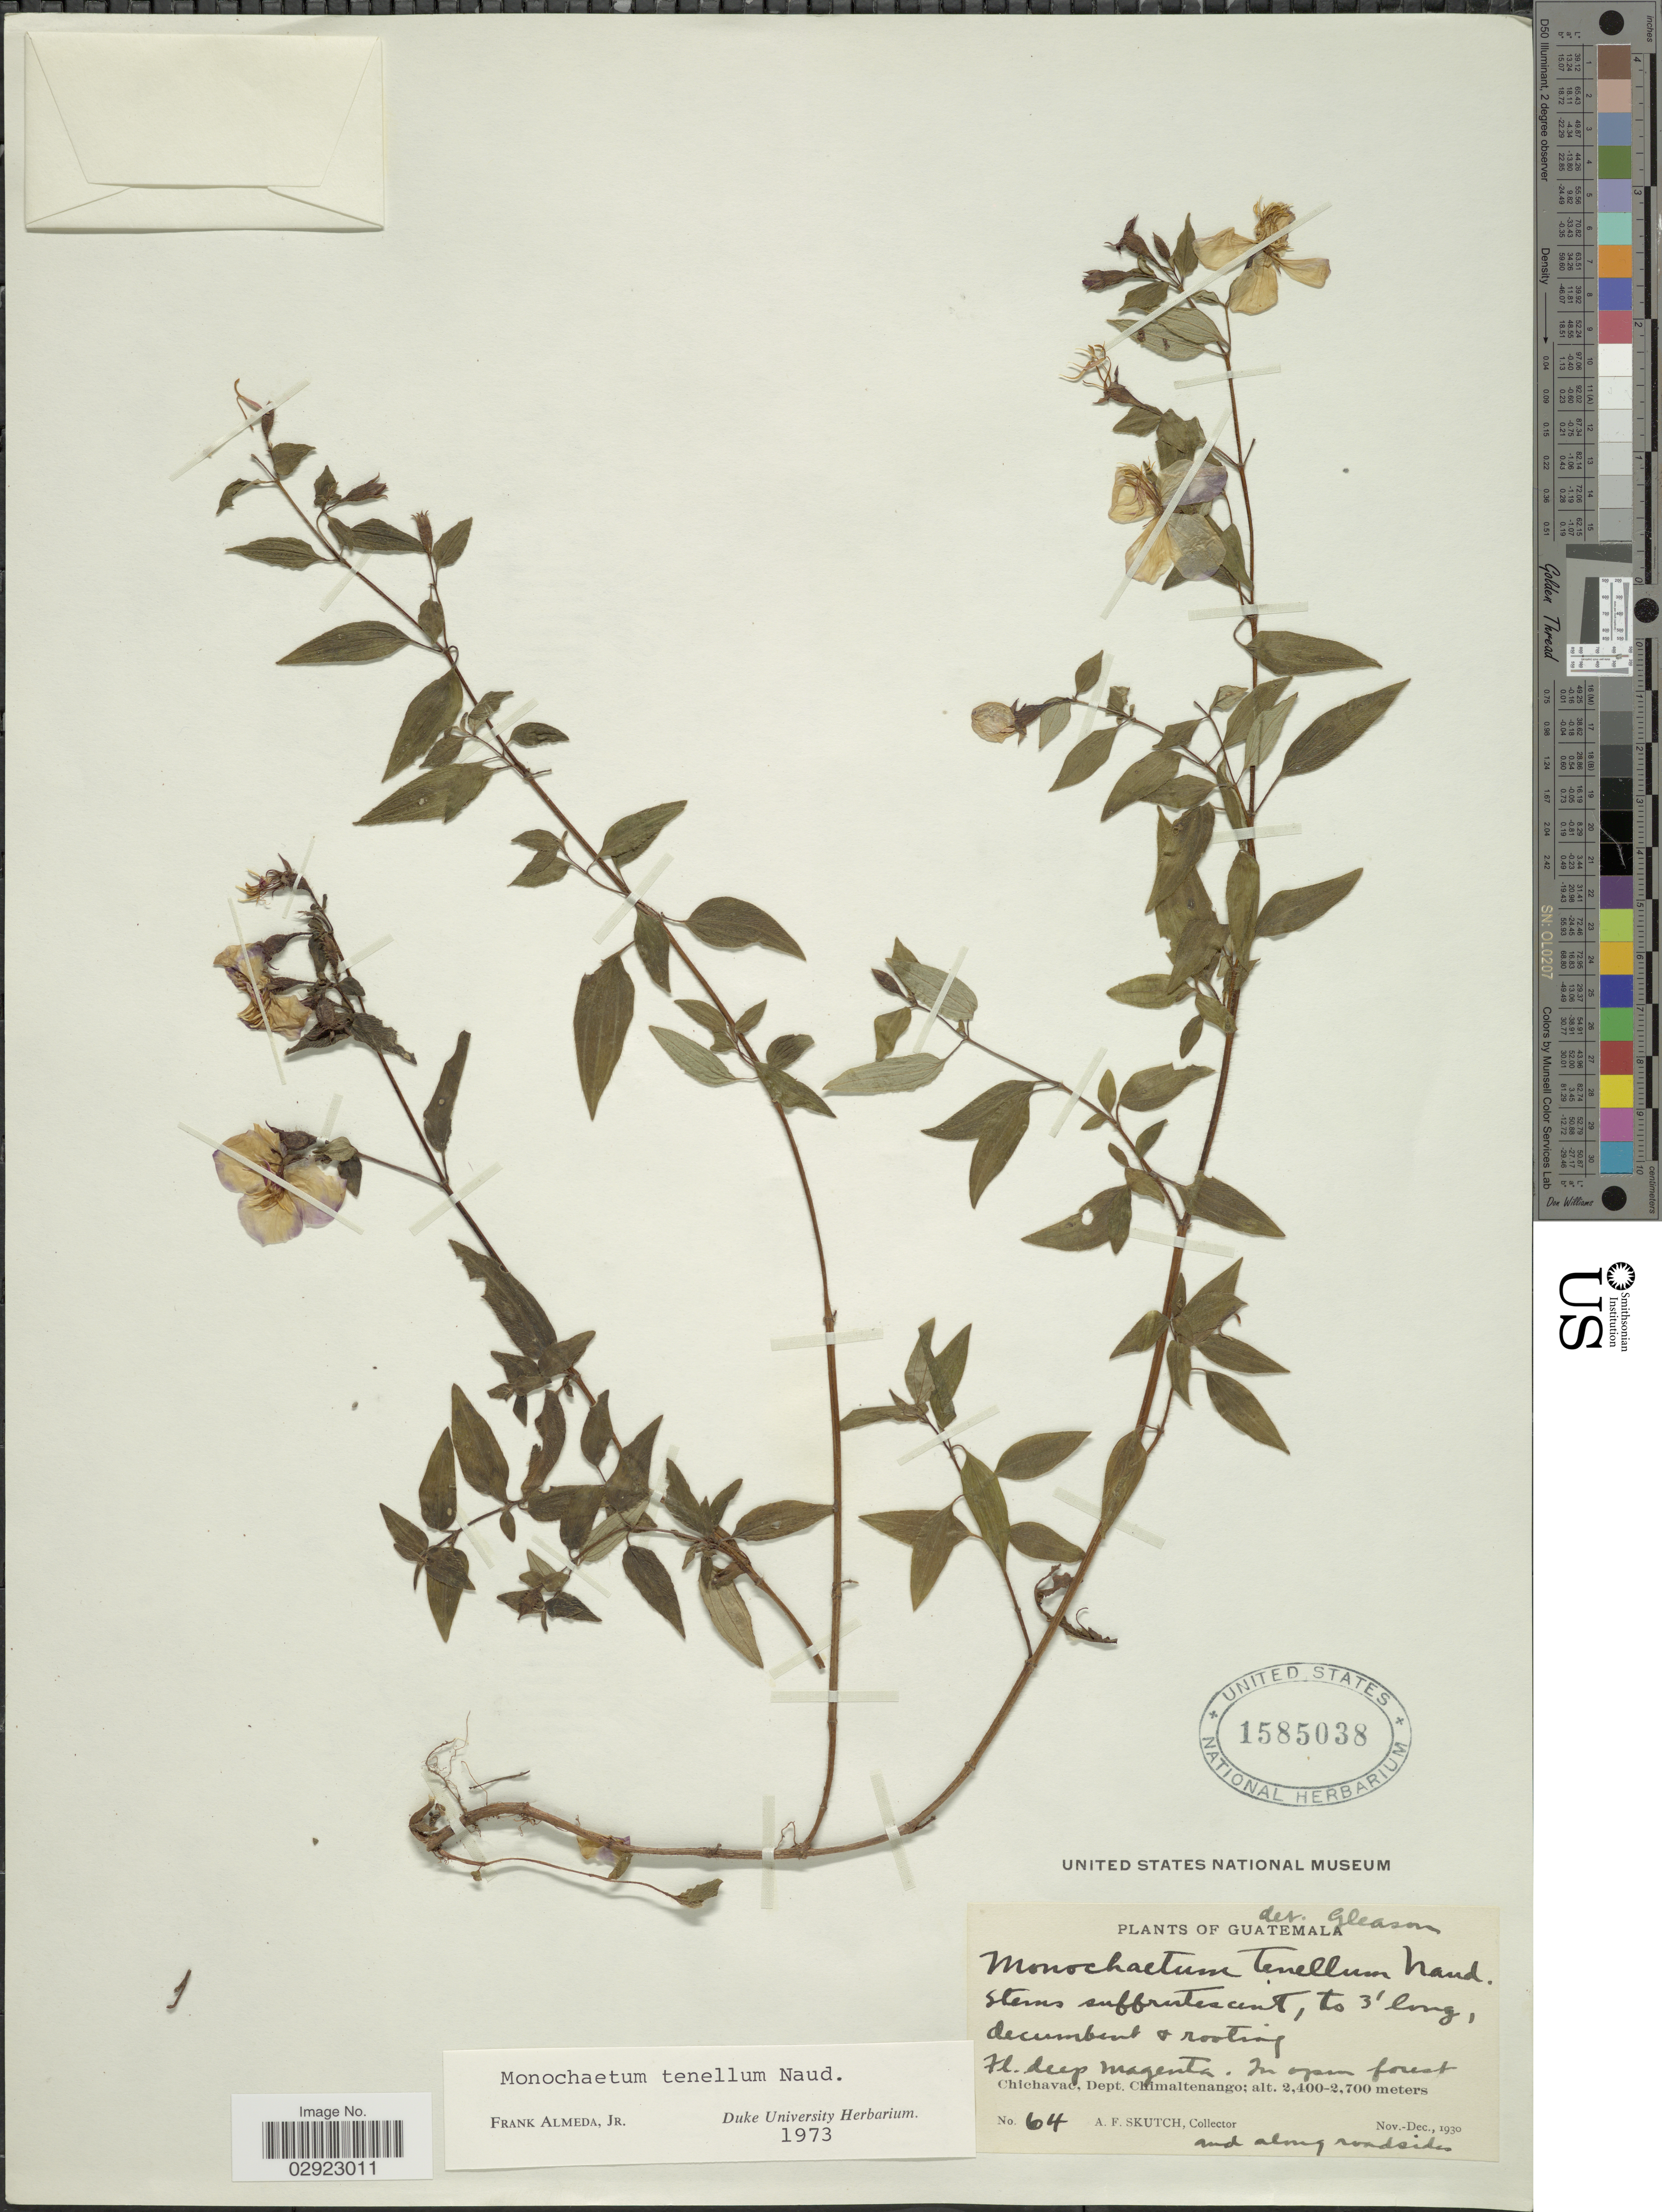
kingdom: Plantae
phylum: Tracheophyta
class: Magnoliopsida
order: Myrtales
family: Melastomataceae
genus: Monochaetum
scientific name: Monochaetum tenellum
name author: Naudin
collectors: A. F. Skutch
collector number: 64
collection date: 1930-11/1930-12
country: Guatemala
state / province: Chimaltenango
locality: Chichavac, Dept. Chimaltenango.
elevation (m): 2400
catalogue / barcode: US 1585038